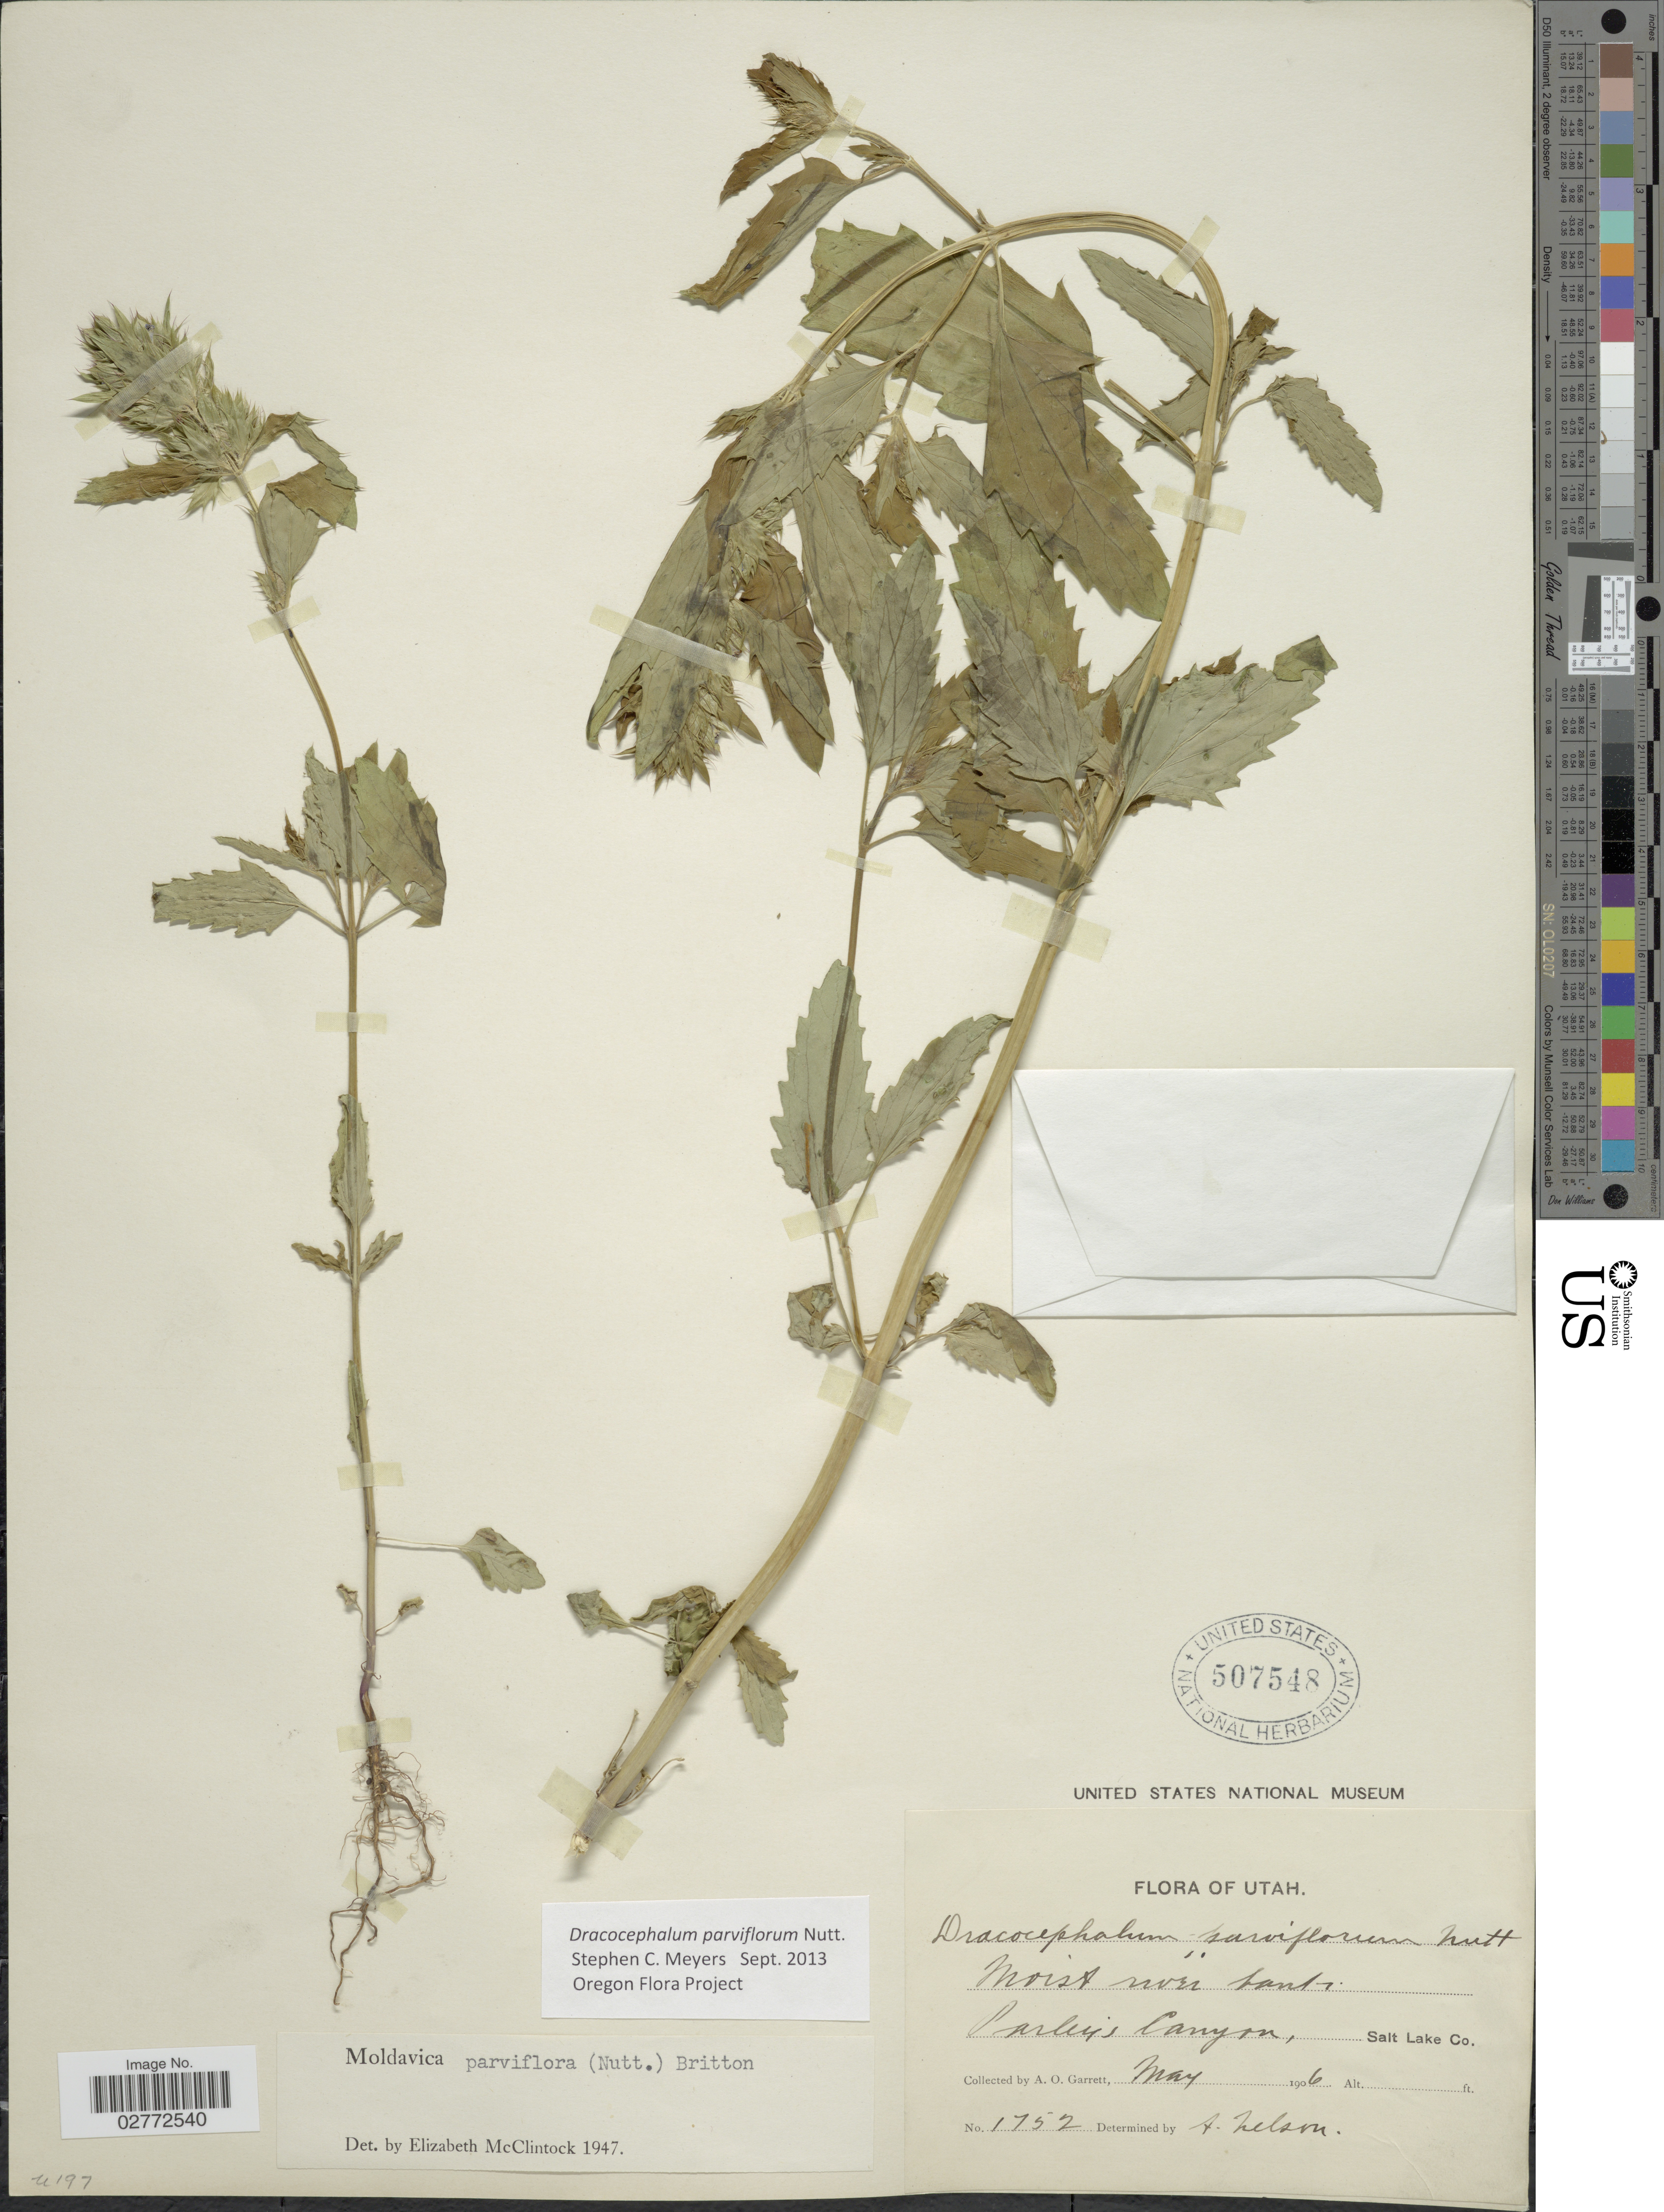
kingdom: Plantae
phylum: Tracheophyta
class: Magnoliopsida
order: Lamiales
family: Lamiaceae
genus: Dracocephalum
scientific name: Dracocephalum parviflorum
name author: Nutt.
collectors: A. O. Garrett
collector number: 1752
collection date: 1906-05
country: United States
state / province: Utah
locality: Parley's Canyon, Salt Lake Co.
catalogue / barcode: US 507548